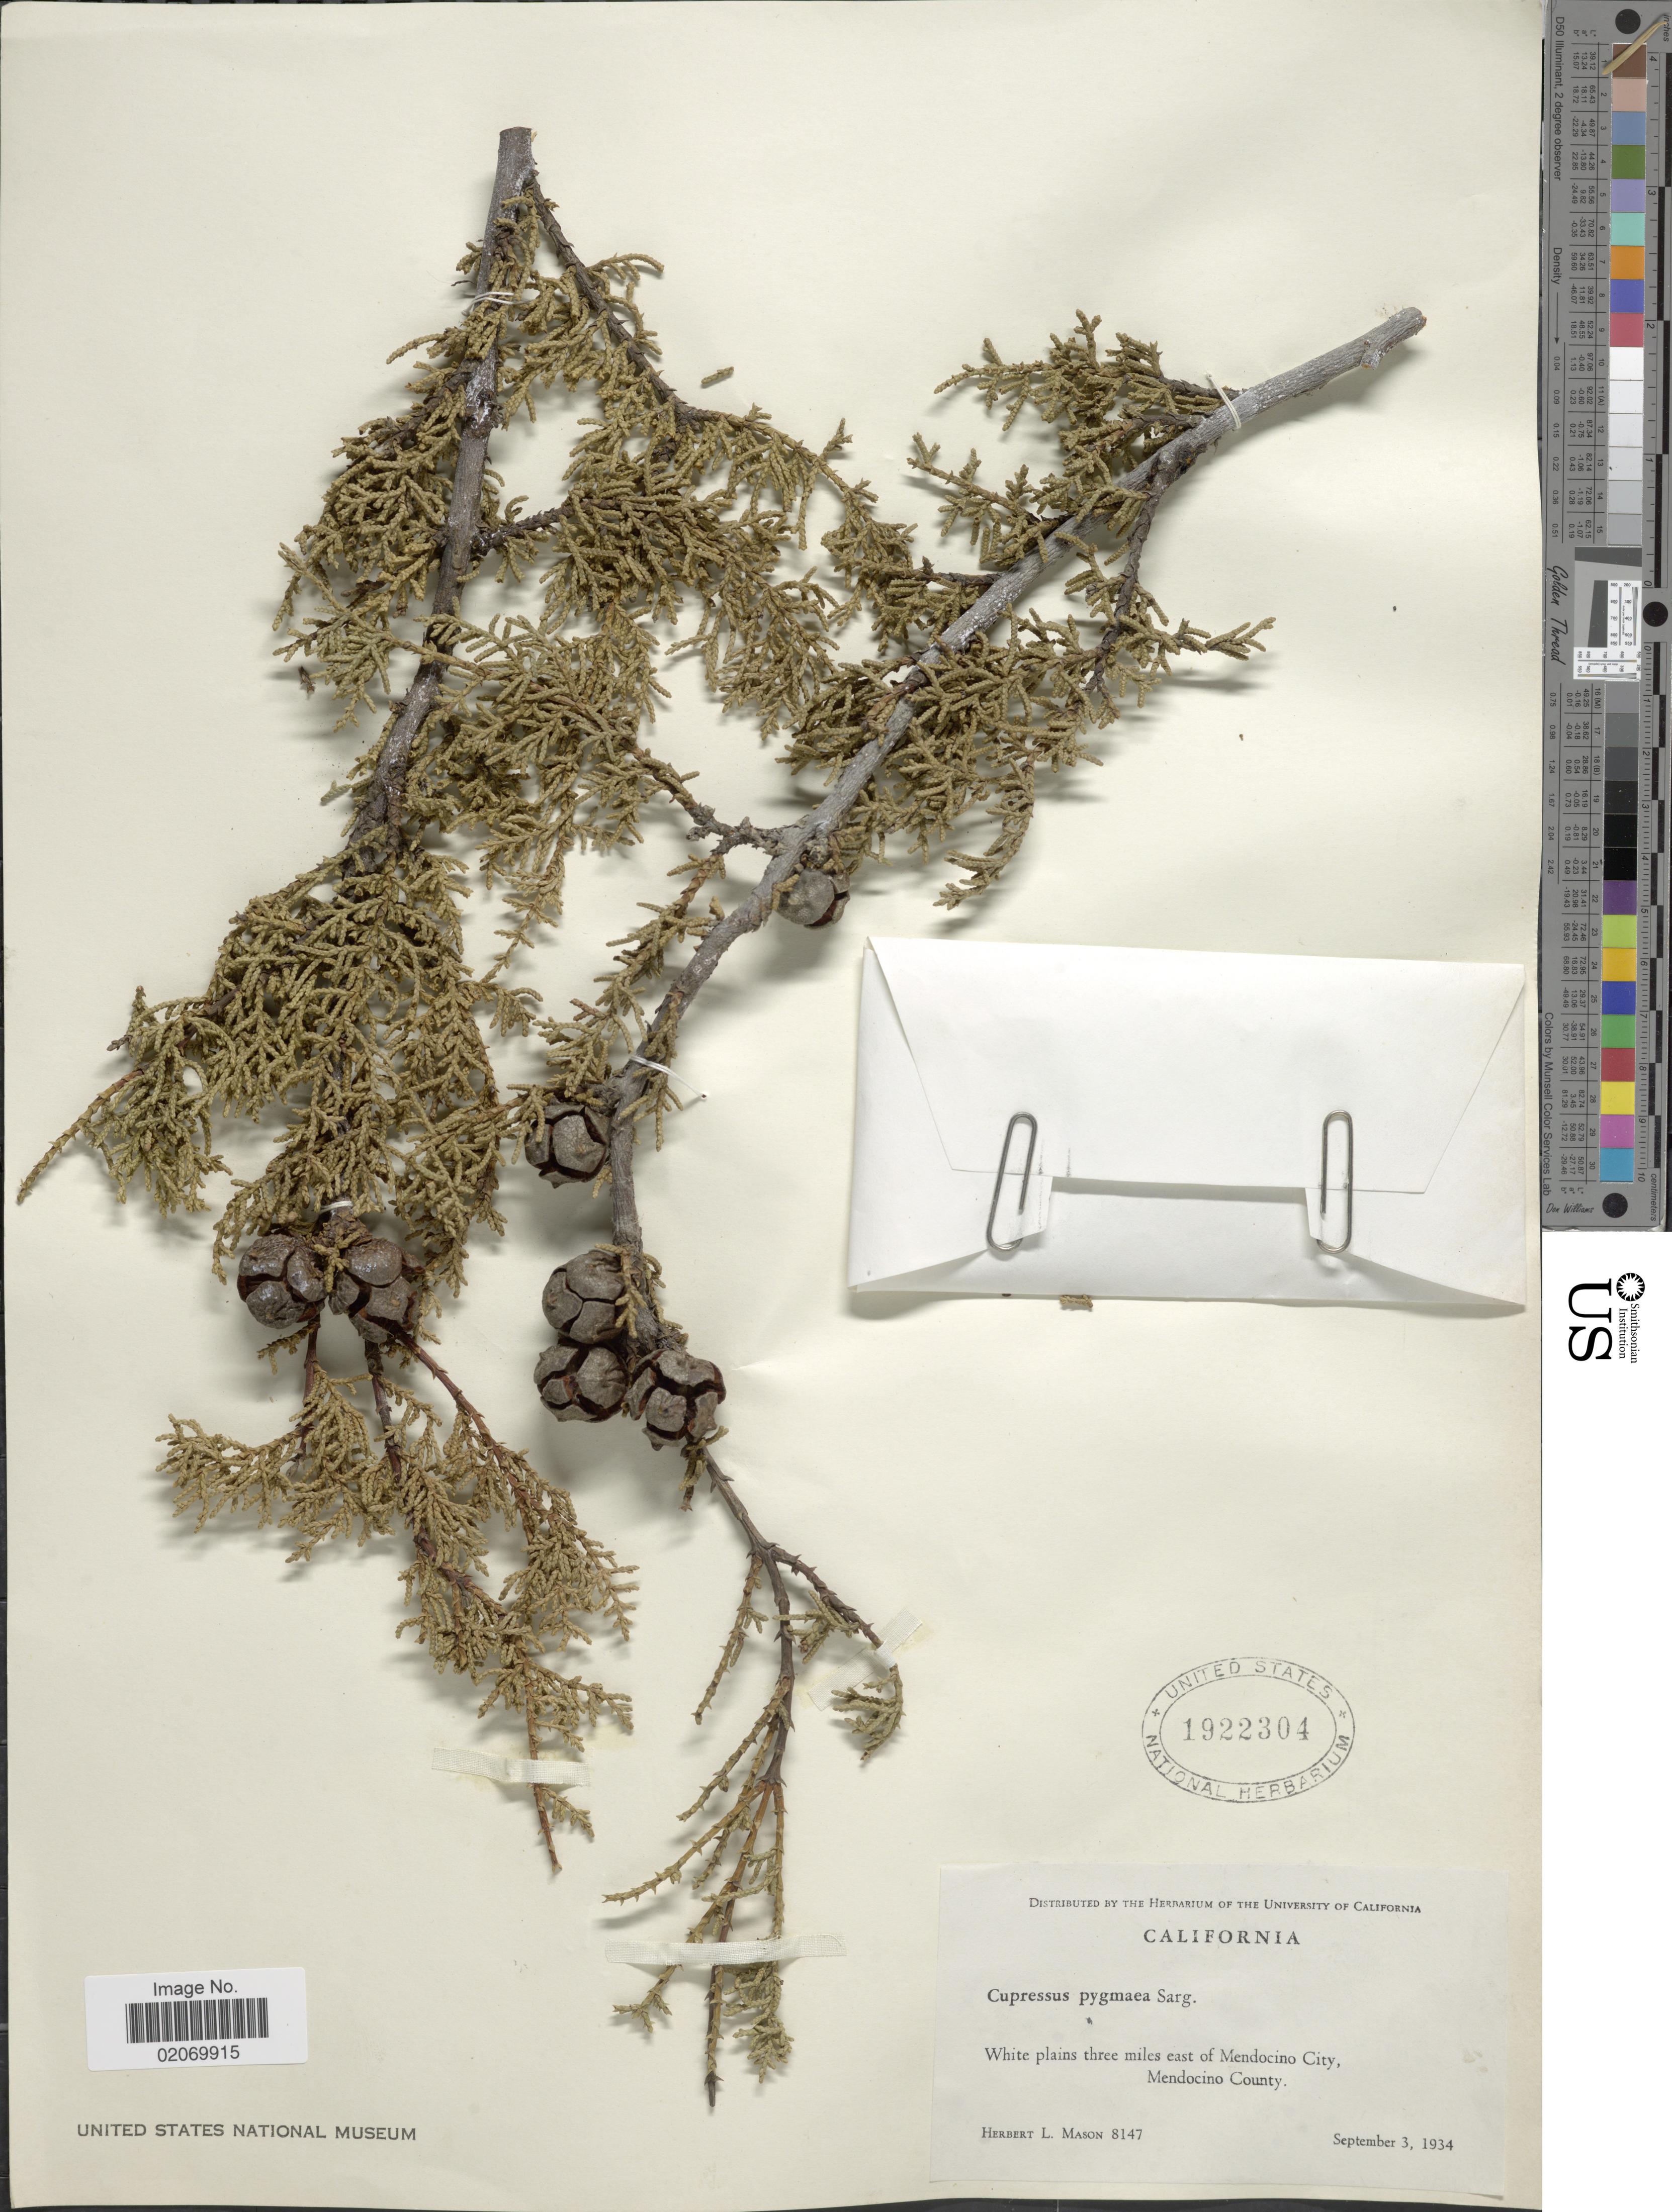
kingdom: Plantae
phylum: Tracheophyta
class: Pinopsida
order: Pinales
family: Cupressaceae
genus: Hesperocyparis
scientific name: Hesperocyparis pygmaea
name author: (Lemmon) Bartel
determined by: (US) Smithsonian Institution - National Museum of Natural History - Department of Botany (UNITED STATES)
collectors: H. L. Mason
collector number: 8147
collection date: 1937-09-03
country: United States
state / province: California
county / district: Mendocino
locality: White plains three miles east of Mendocino City, Mendocino County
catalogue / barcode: US 1922304